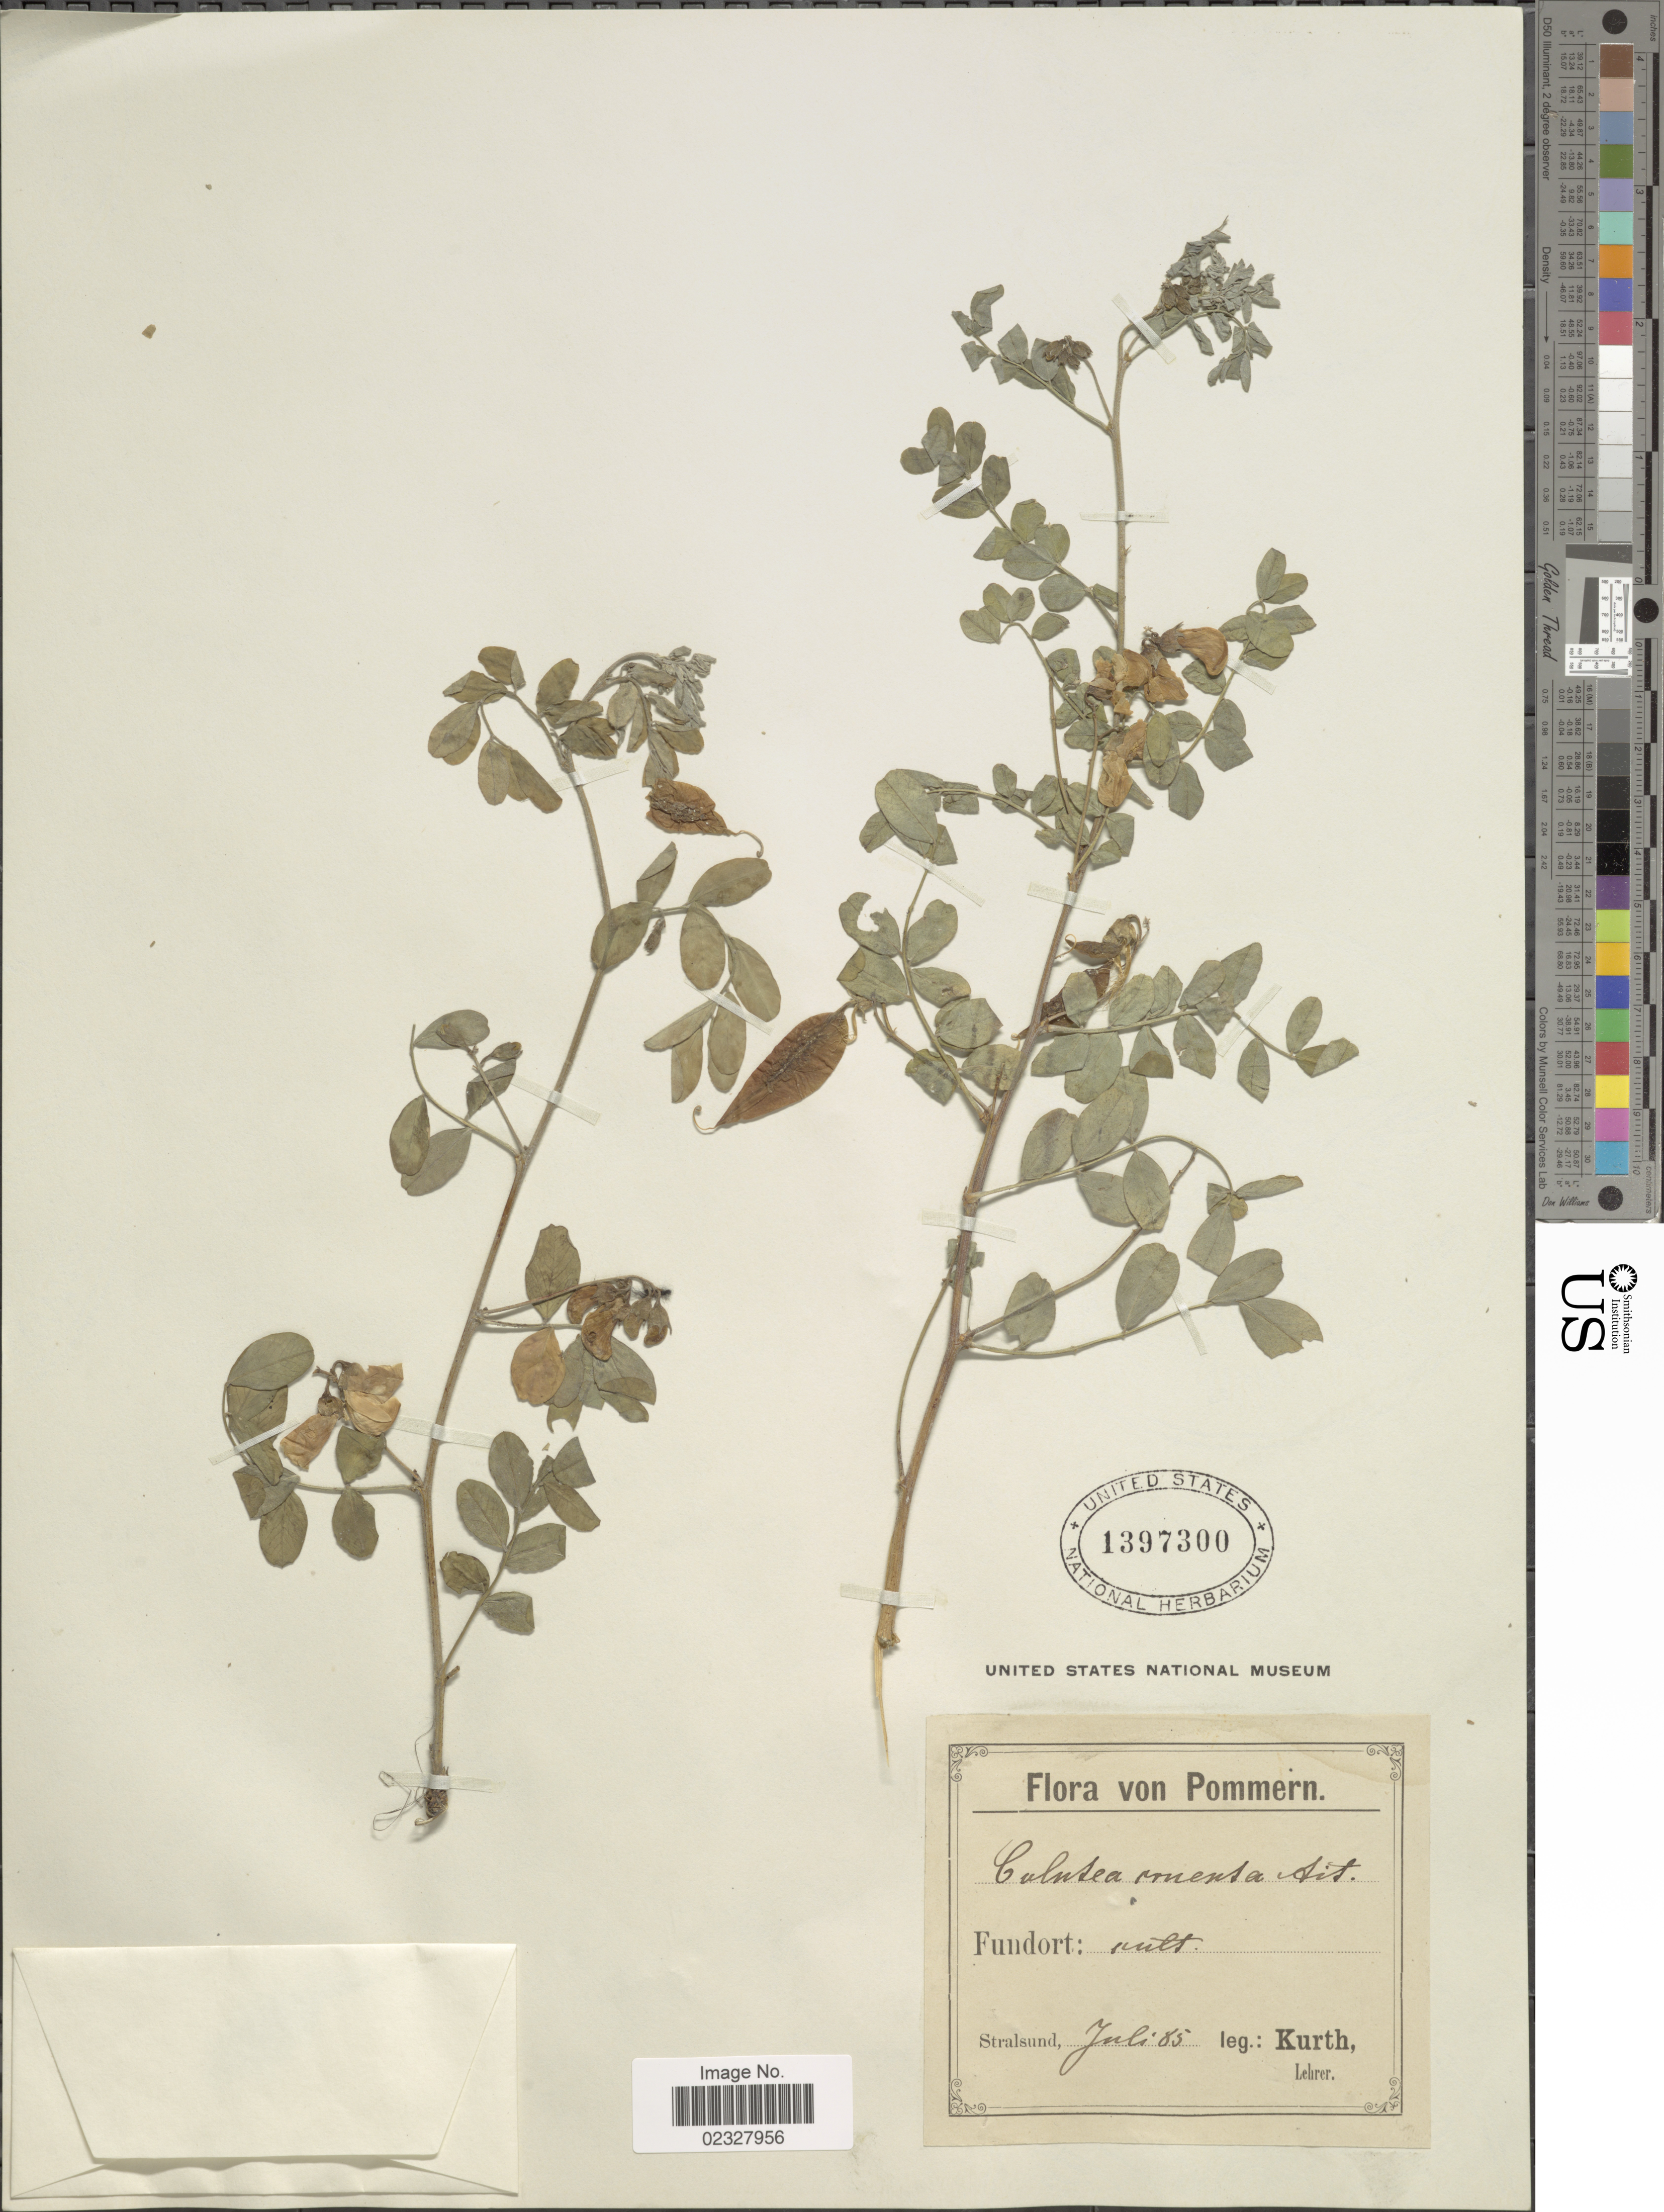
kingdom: Plantae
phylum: Tracheophyta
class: Magnoliopsida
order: Fabales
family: Fabaceae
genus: Colutea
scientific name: Colutea orientalis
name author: Mill.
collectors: H. Kurth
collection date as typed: Transcribed d/m/y: /7/85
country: Germany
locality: Pommern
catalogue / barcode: US 1397300